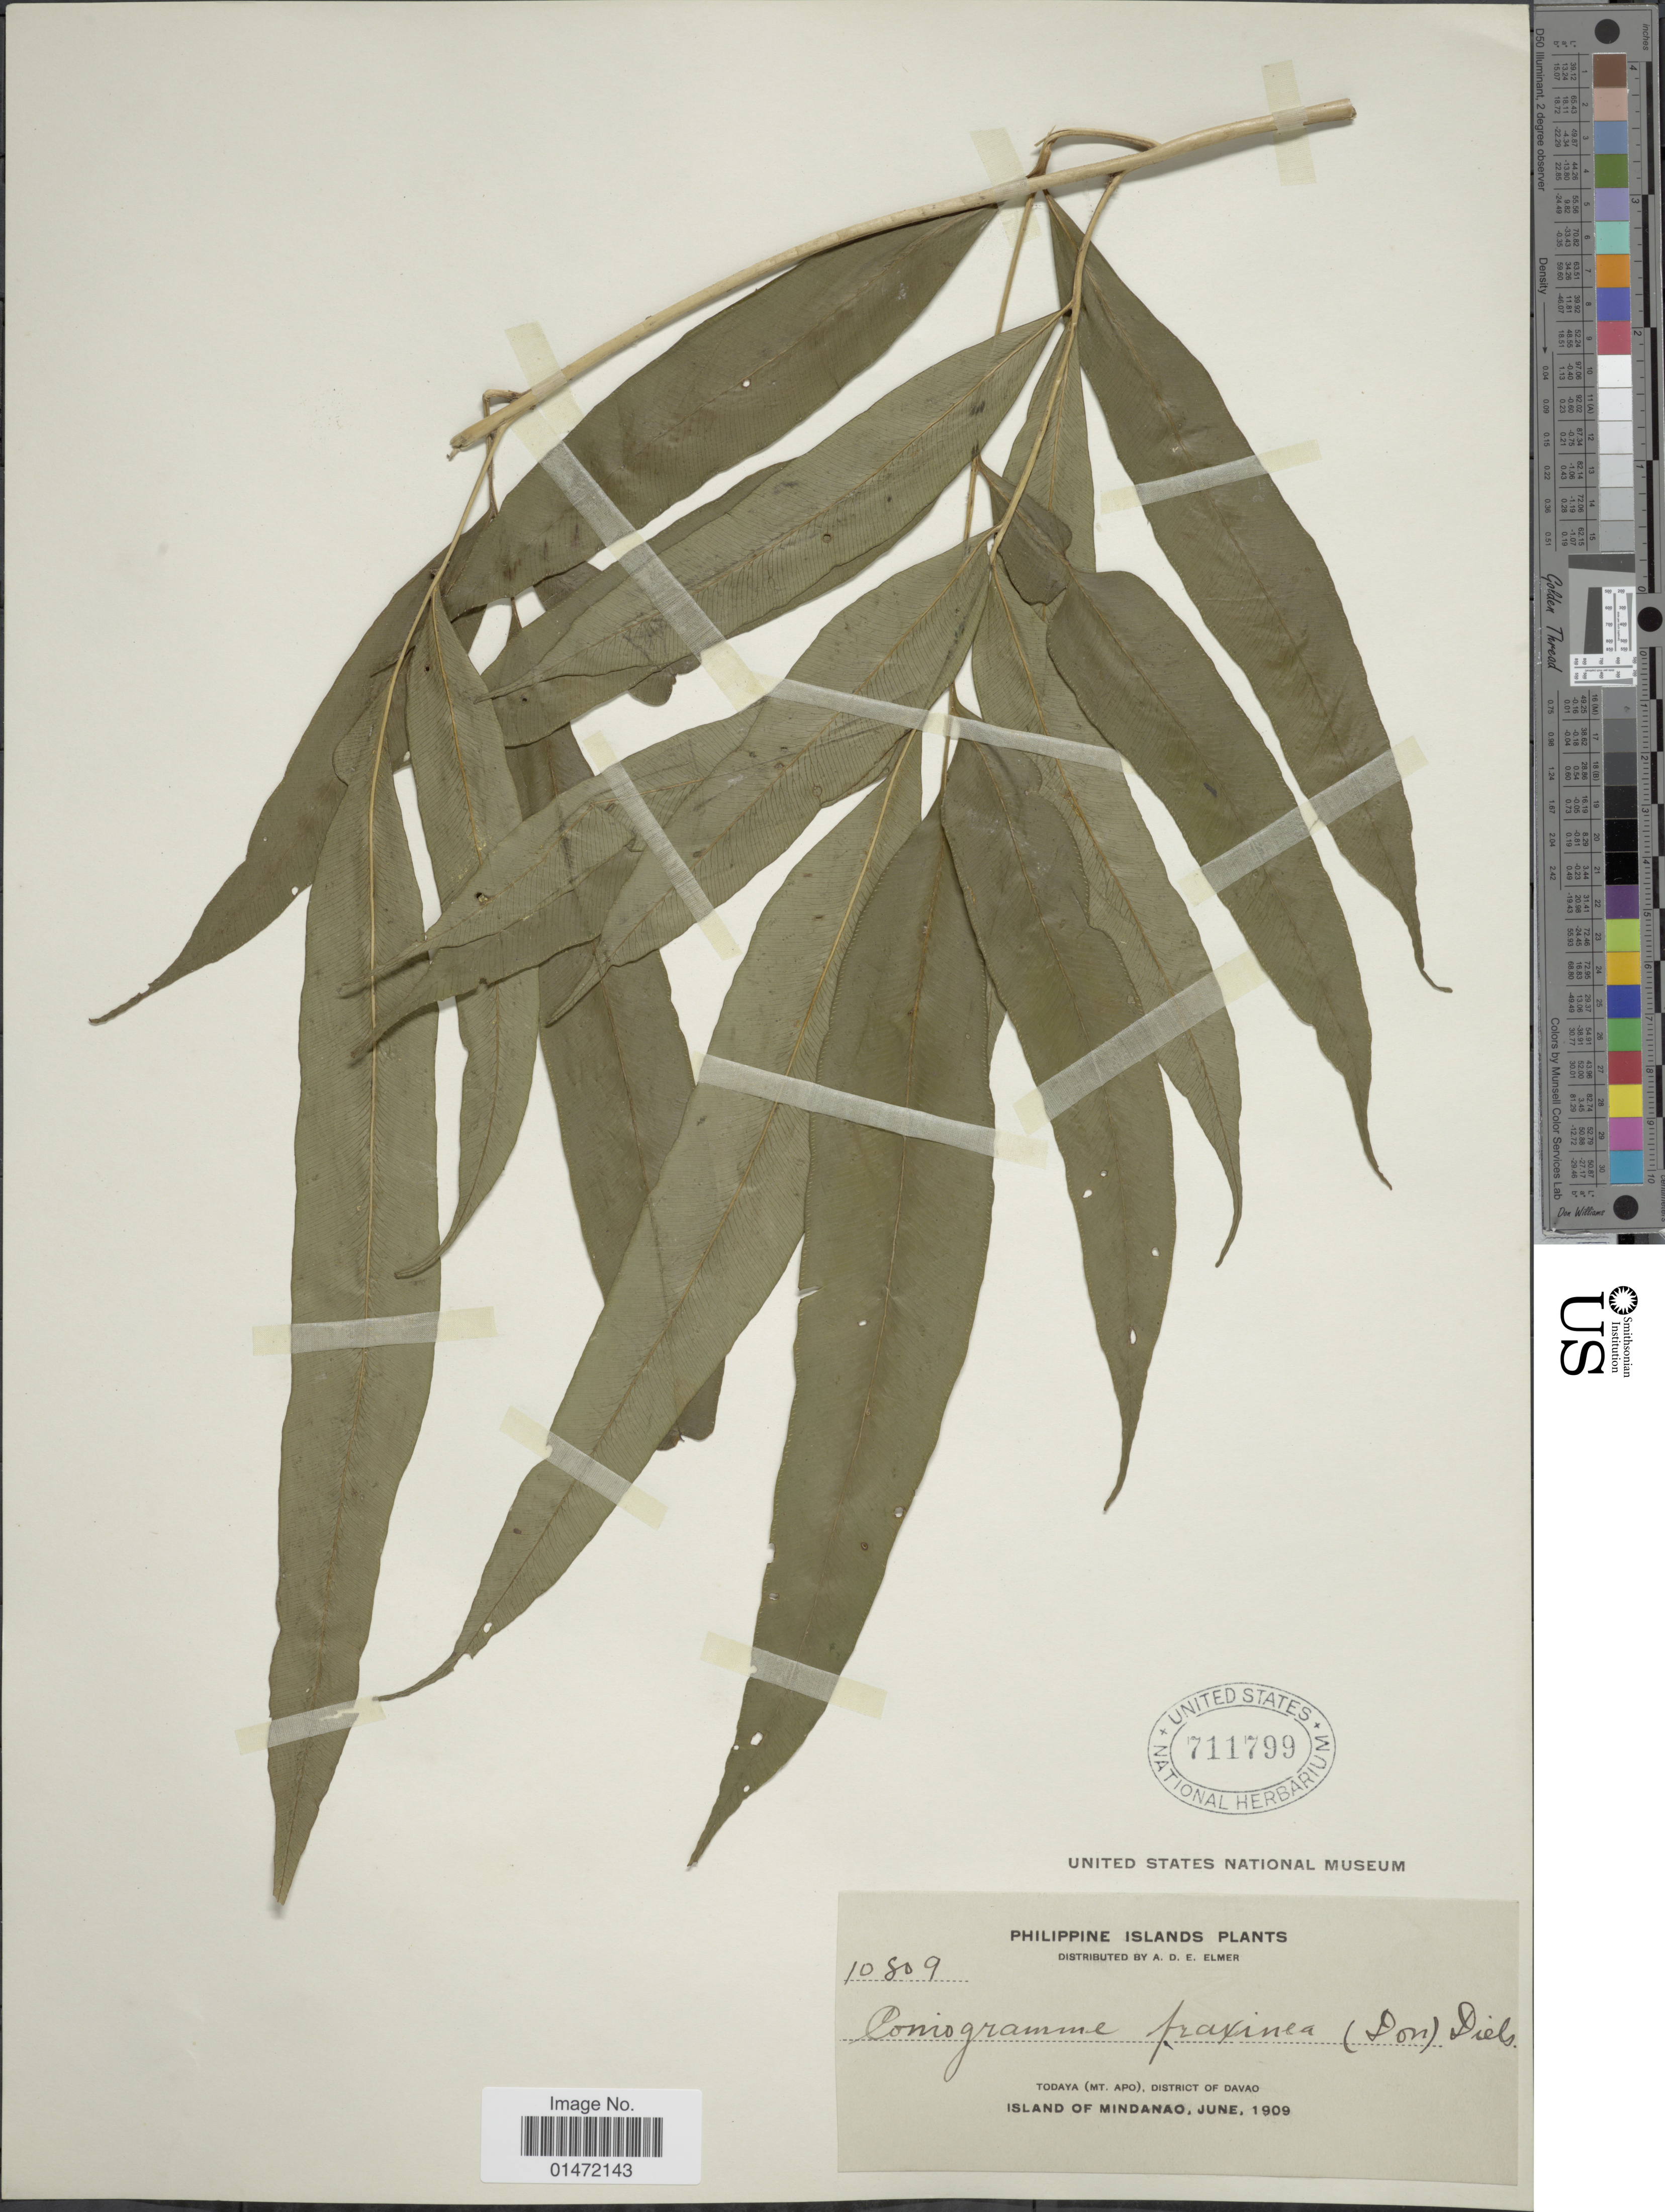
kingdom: Plantae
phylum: Tracheophyta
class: Polypodiopsida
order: Polypodiales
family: Pteridaceae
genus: Coniogramme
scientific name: Coniogramme fraxinea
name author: (D. Don) Diels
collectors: A. D. E. Elmer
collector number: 10809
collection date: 1909-06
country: Philippines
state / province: Davao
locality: Todaya (Mt. Apo), District of Davao. Island of Mindanao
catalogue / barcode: US 711799